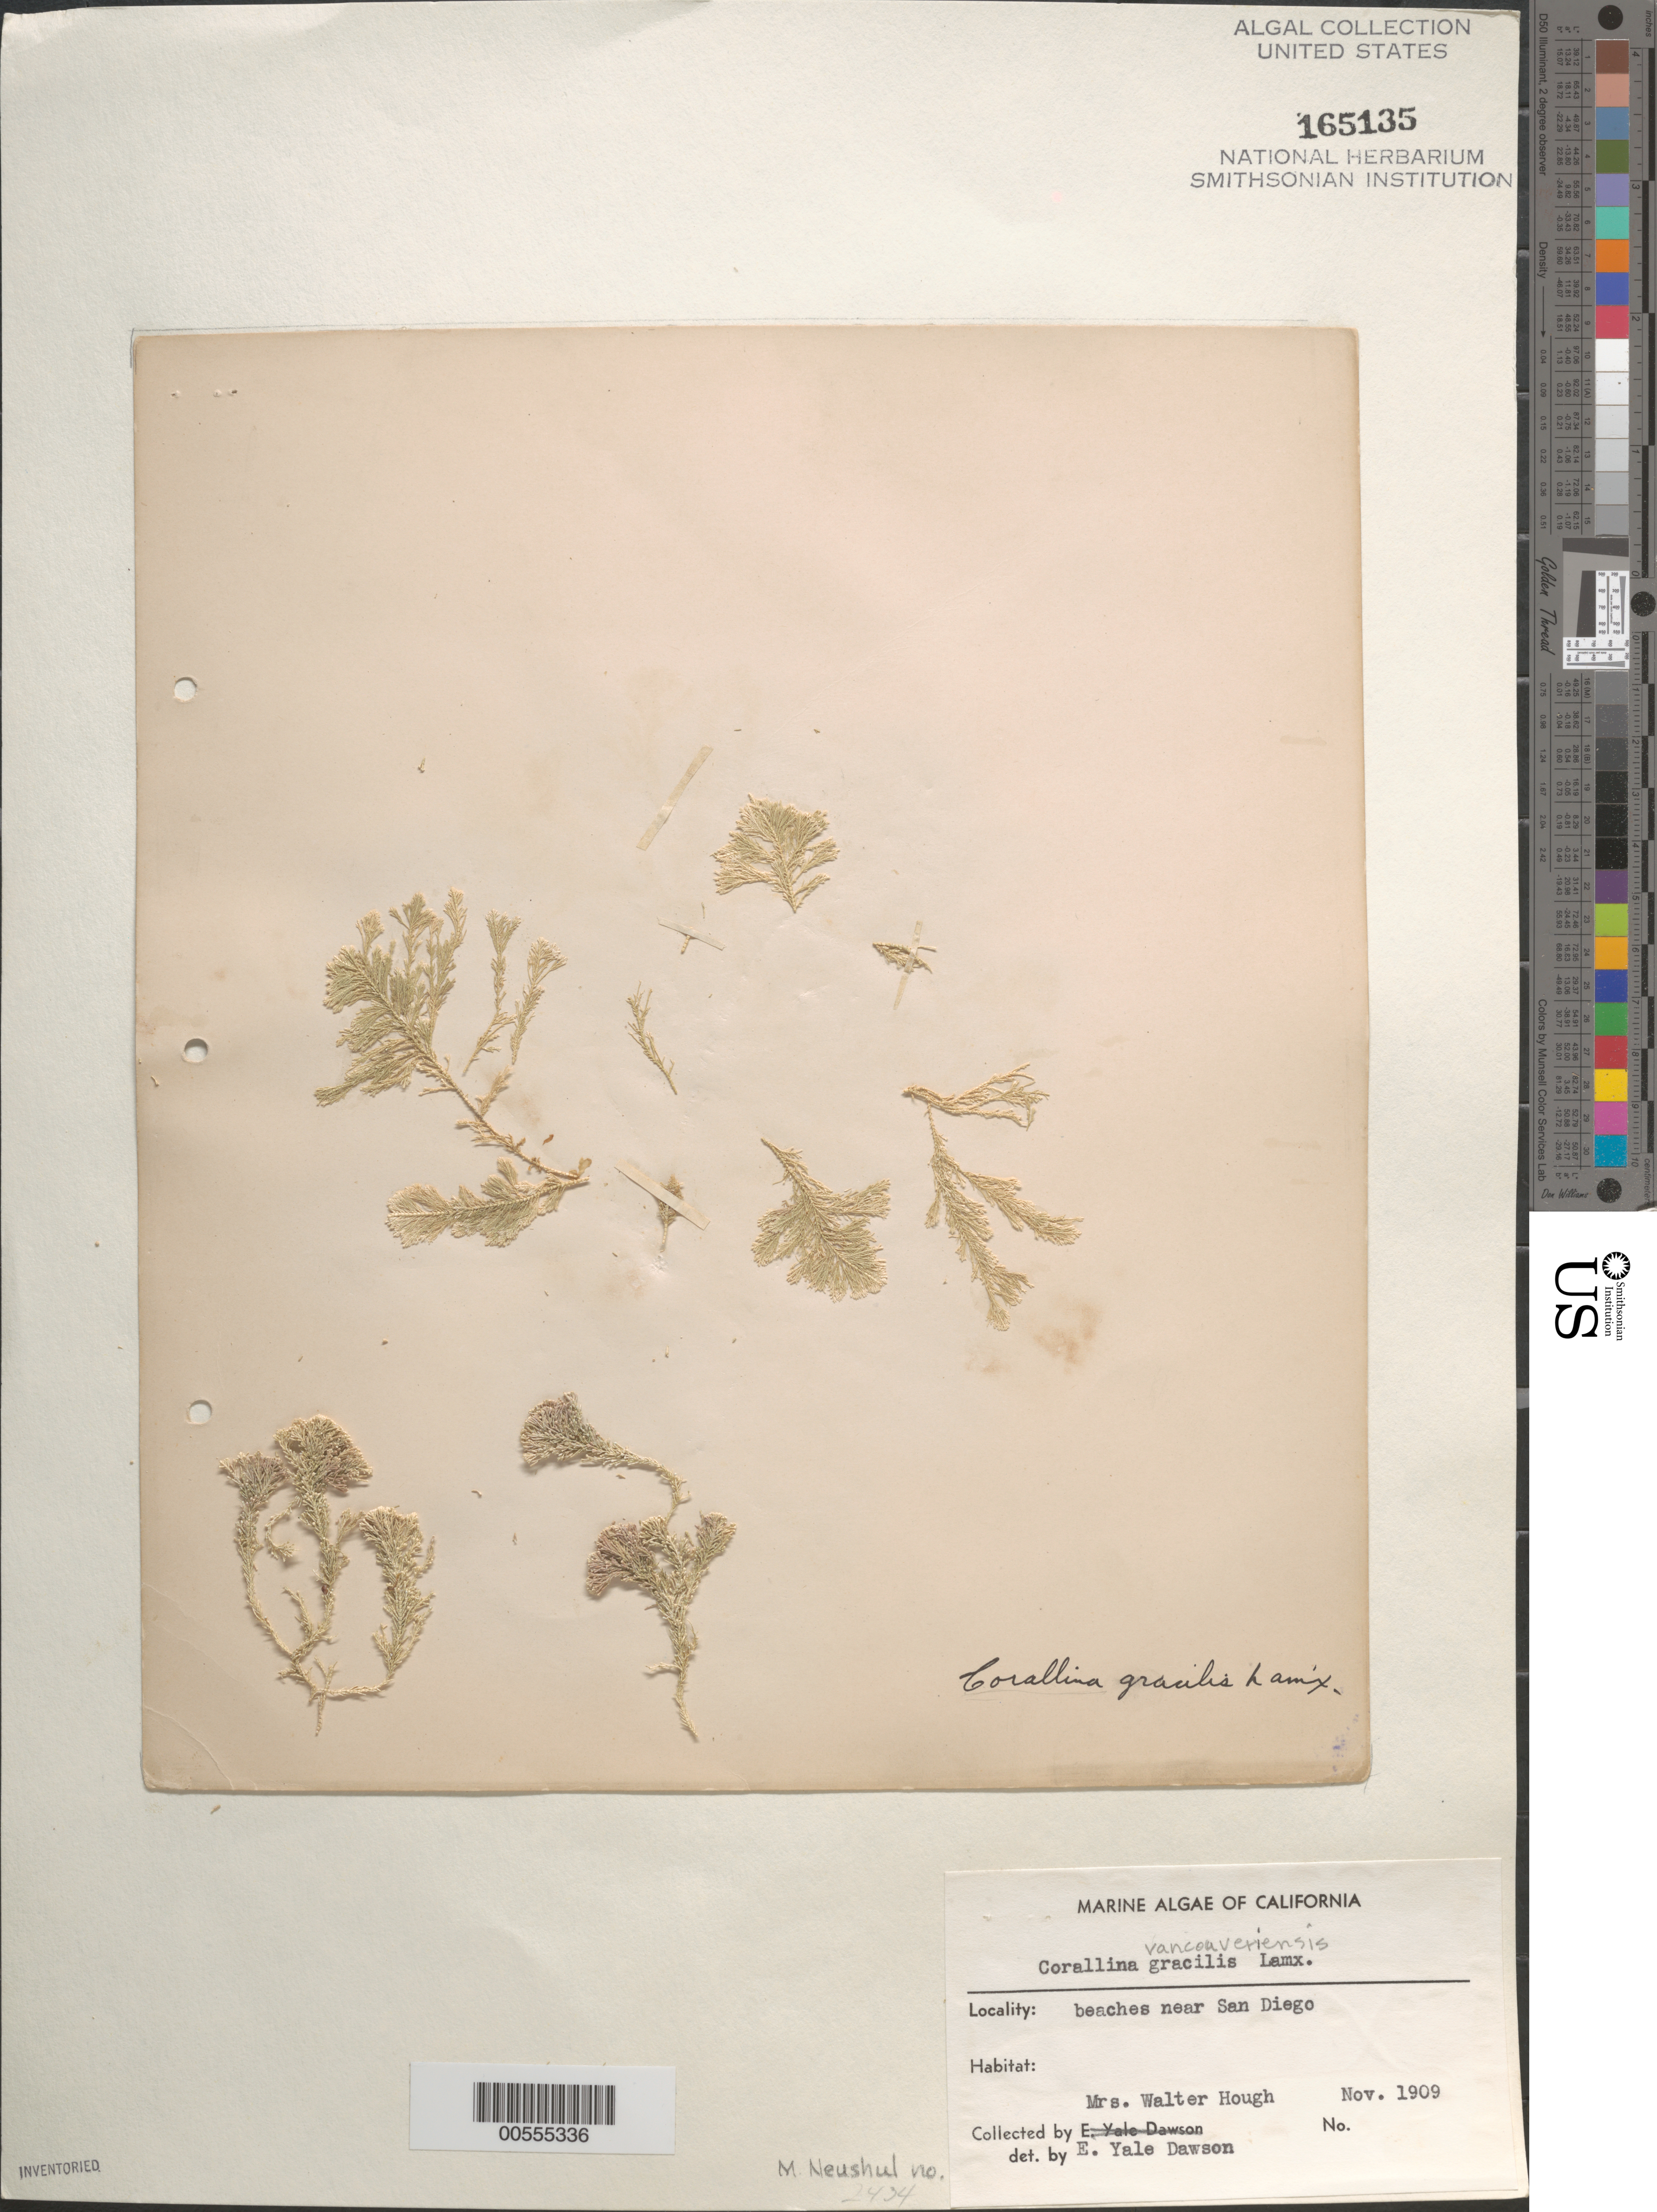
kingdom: Plantae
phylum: Rhodophyta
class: Florideophyceae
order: Corallinales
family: Corallinaceae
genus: Corallina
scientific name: Corallina vancouveriensis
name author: Yendo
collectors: Mrs W. Hough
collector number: Neushul 2434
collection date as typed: Nov 1909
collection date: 1909-11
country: United States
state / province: California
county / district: San Diego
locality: Beaches near San Diego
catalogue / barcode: US 165135